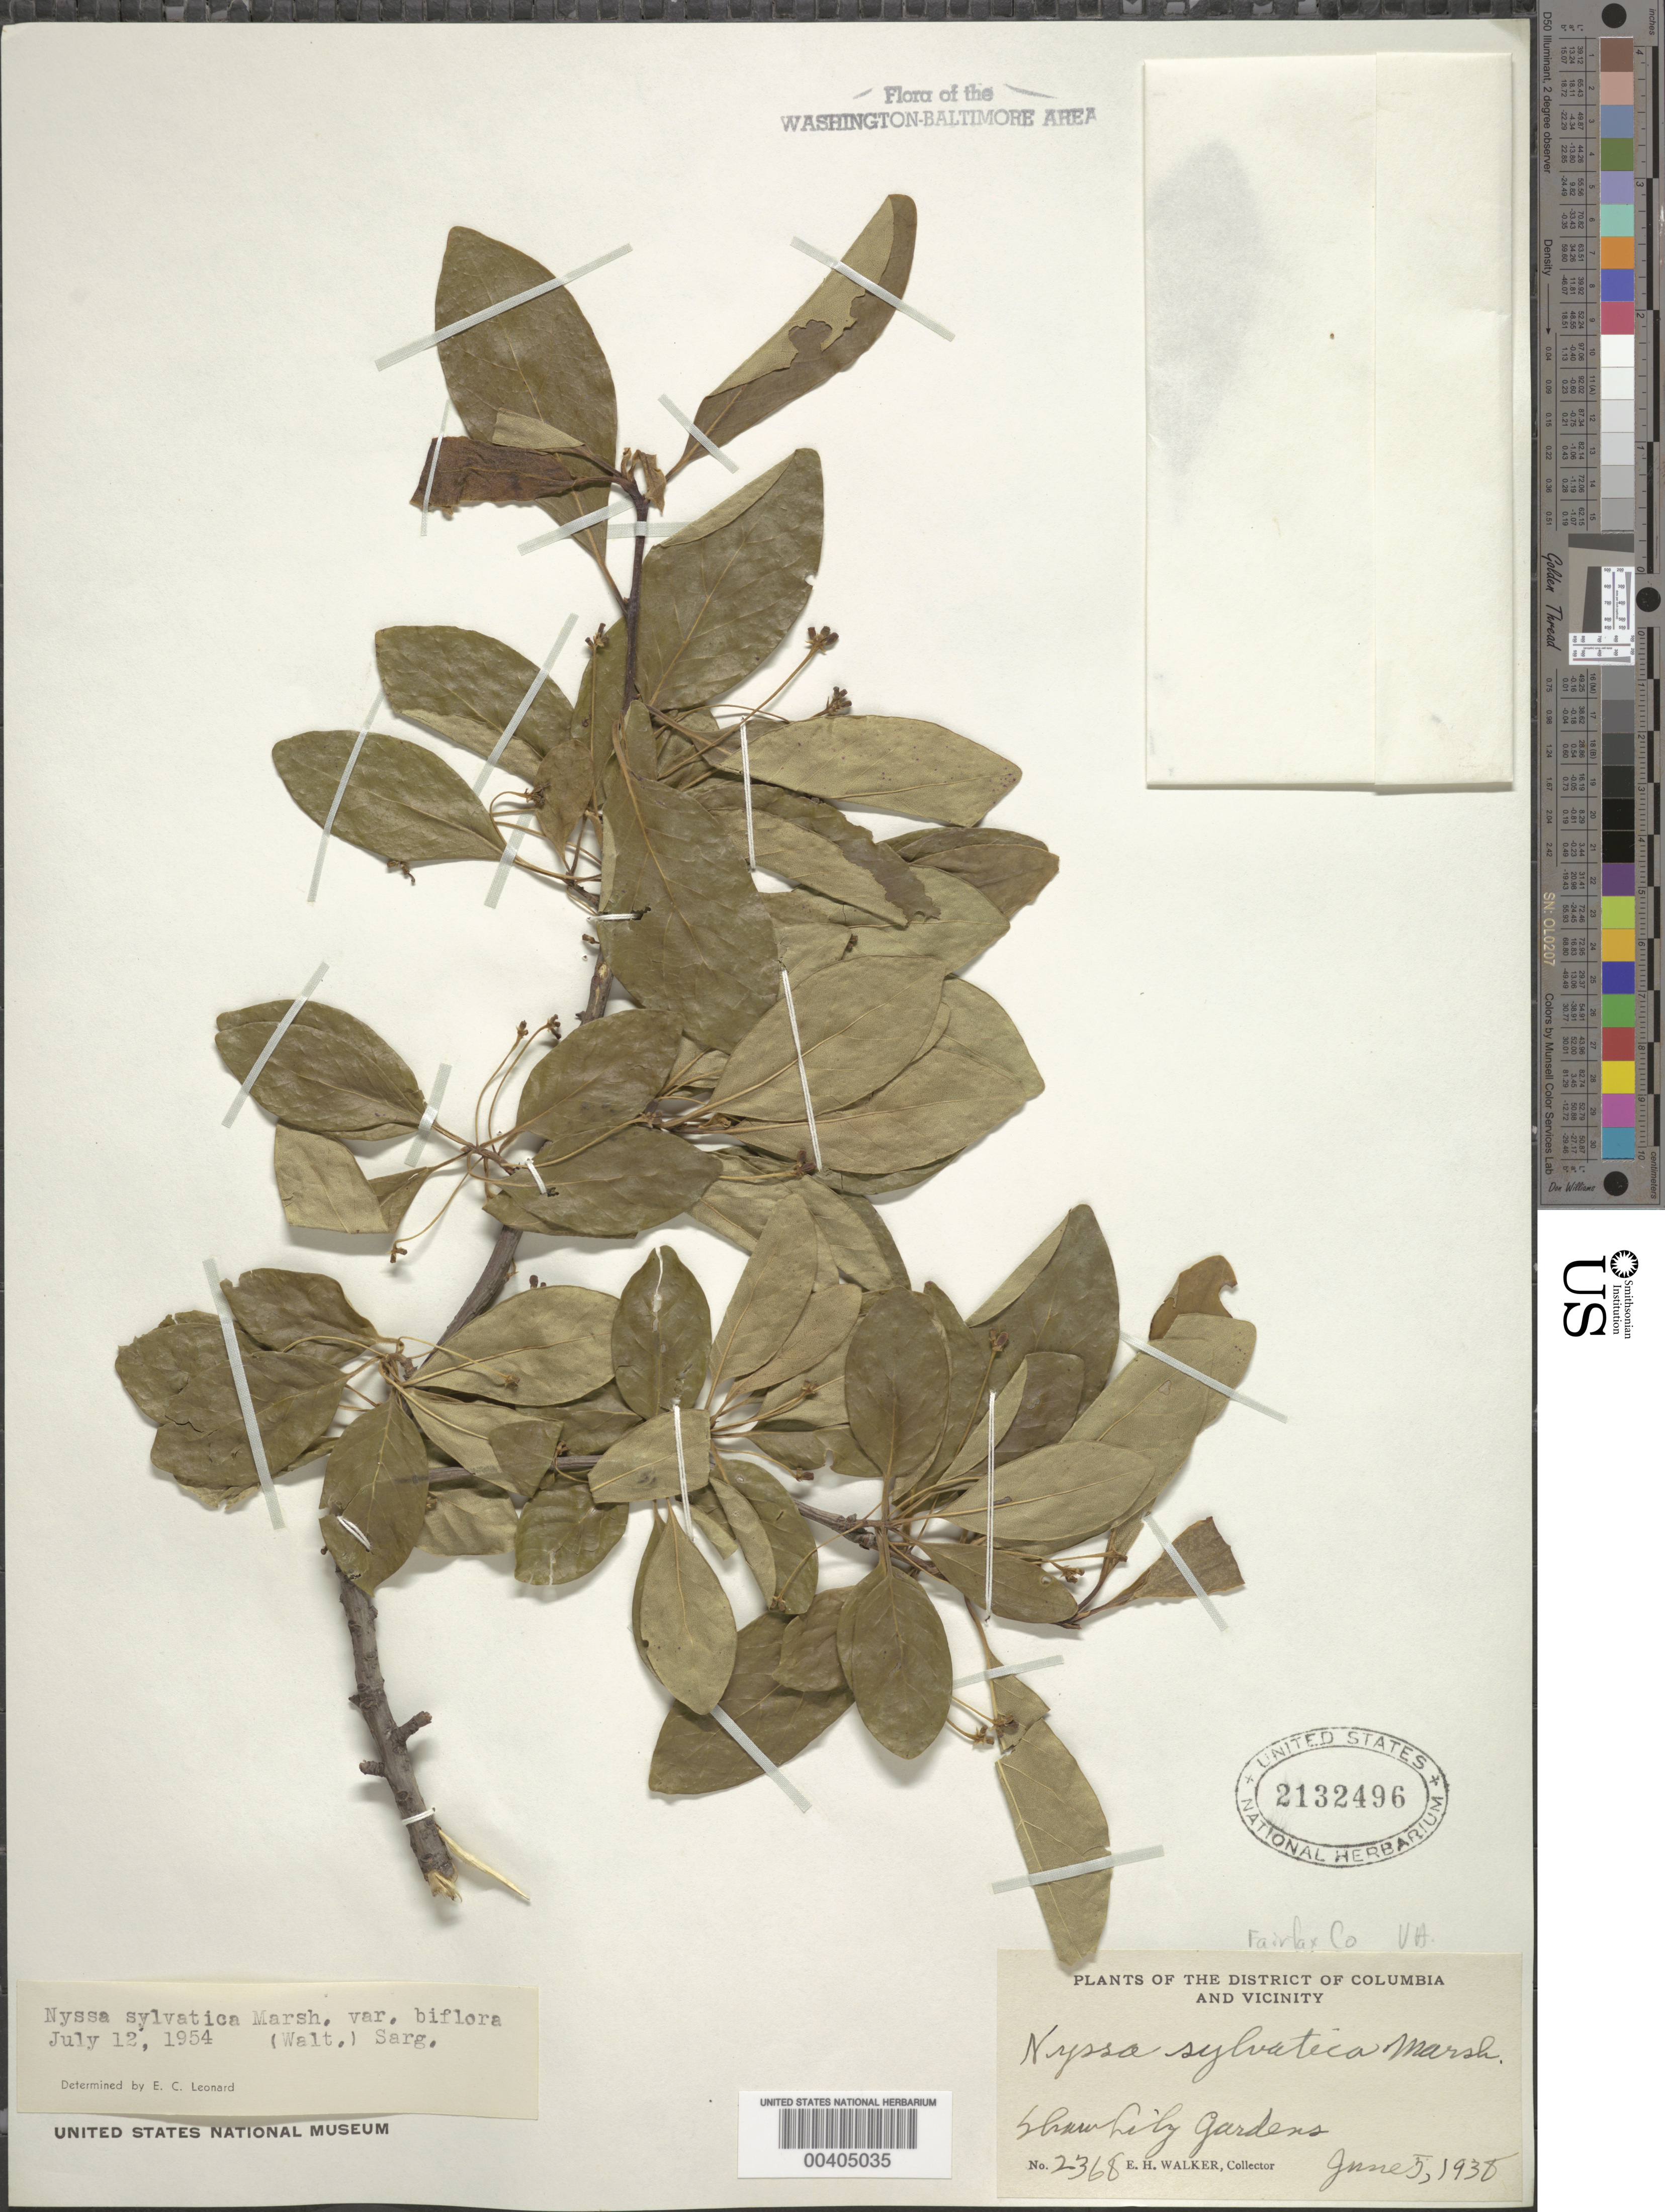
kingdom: Plantae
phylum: Tracheophyta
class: Magnoliopsida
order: Cornales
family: Nyssaceae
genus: Nyssa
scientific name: Nyssa sylvatica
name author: Marshall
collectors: E. H. Walker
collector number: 2368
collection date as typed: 05 Jun 1938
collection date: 1938-06-05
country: United States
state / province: Virginia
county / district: Fairfax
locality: Shaw Lily gardens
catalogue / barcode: US 2132496